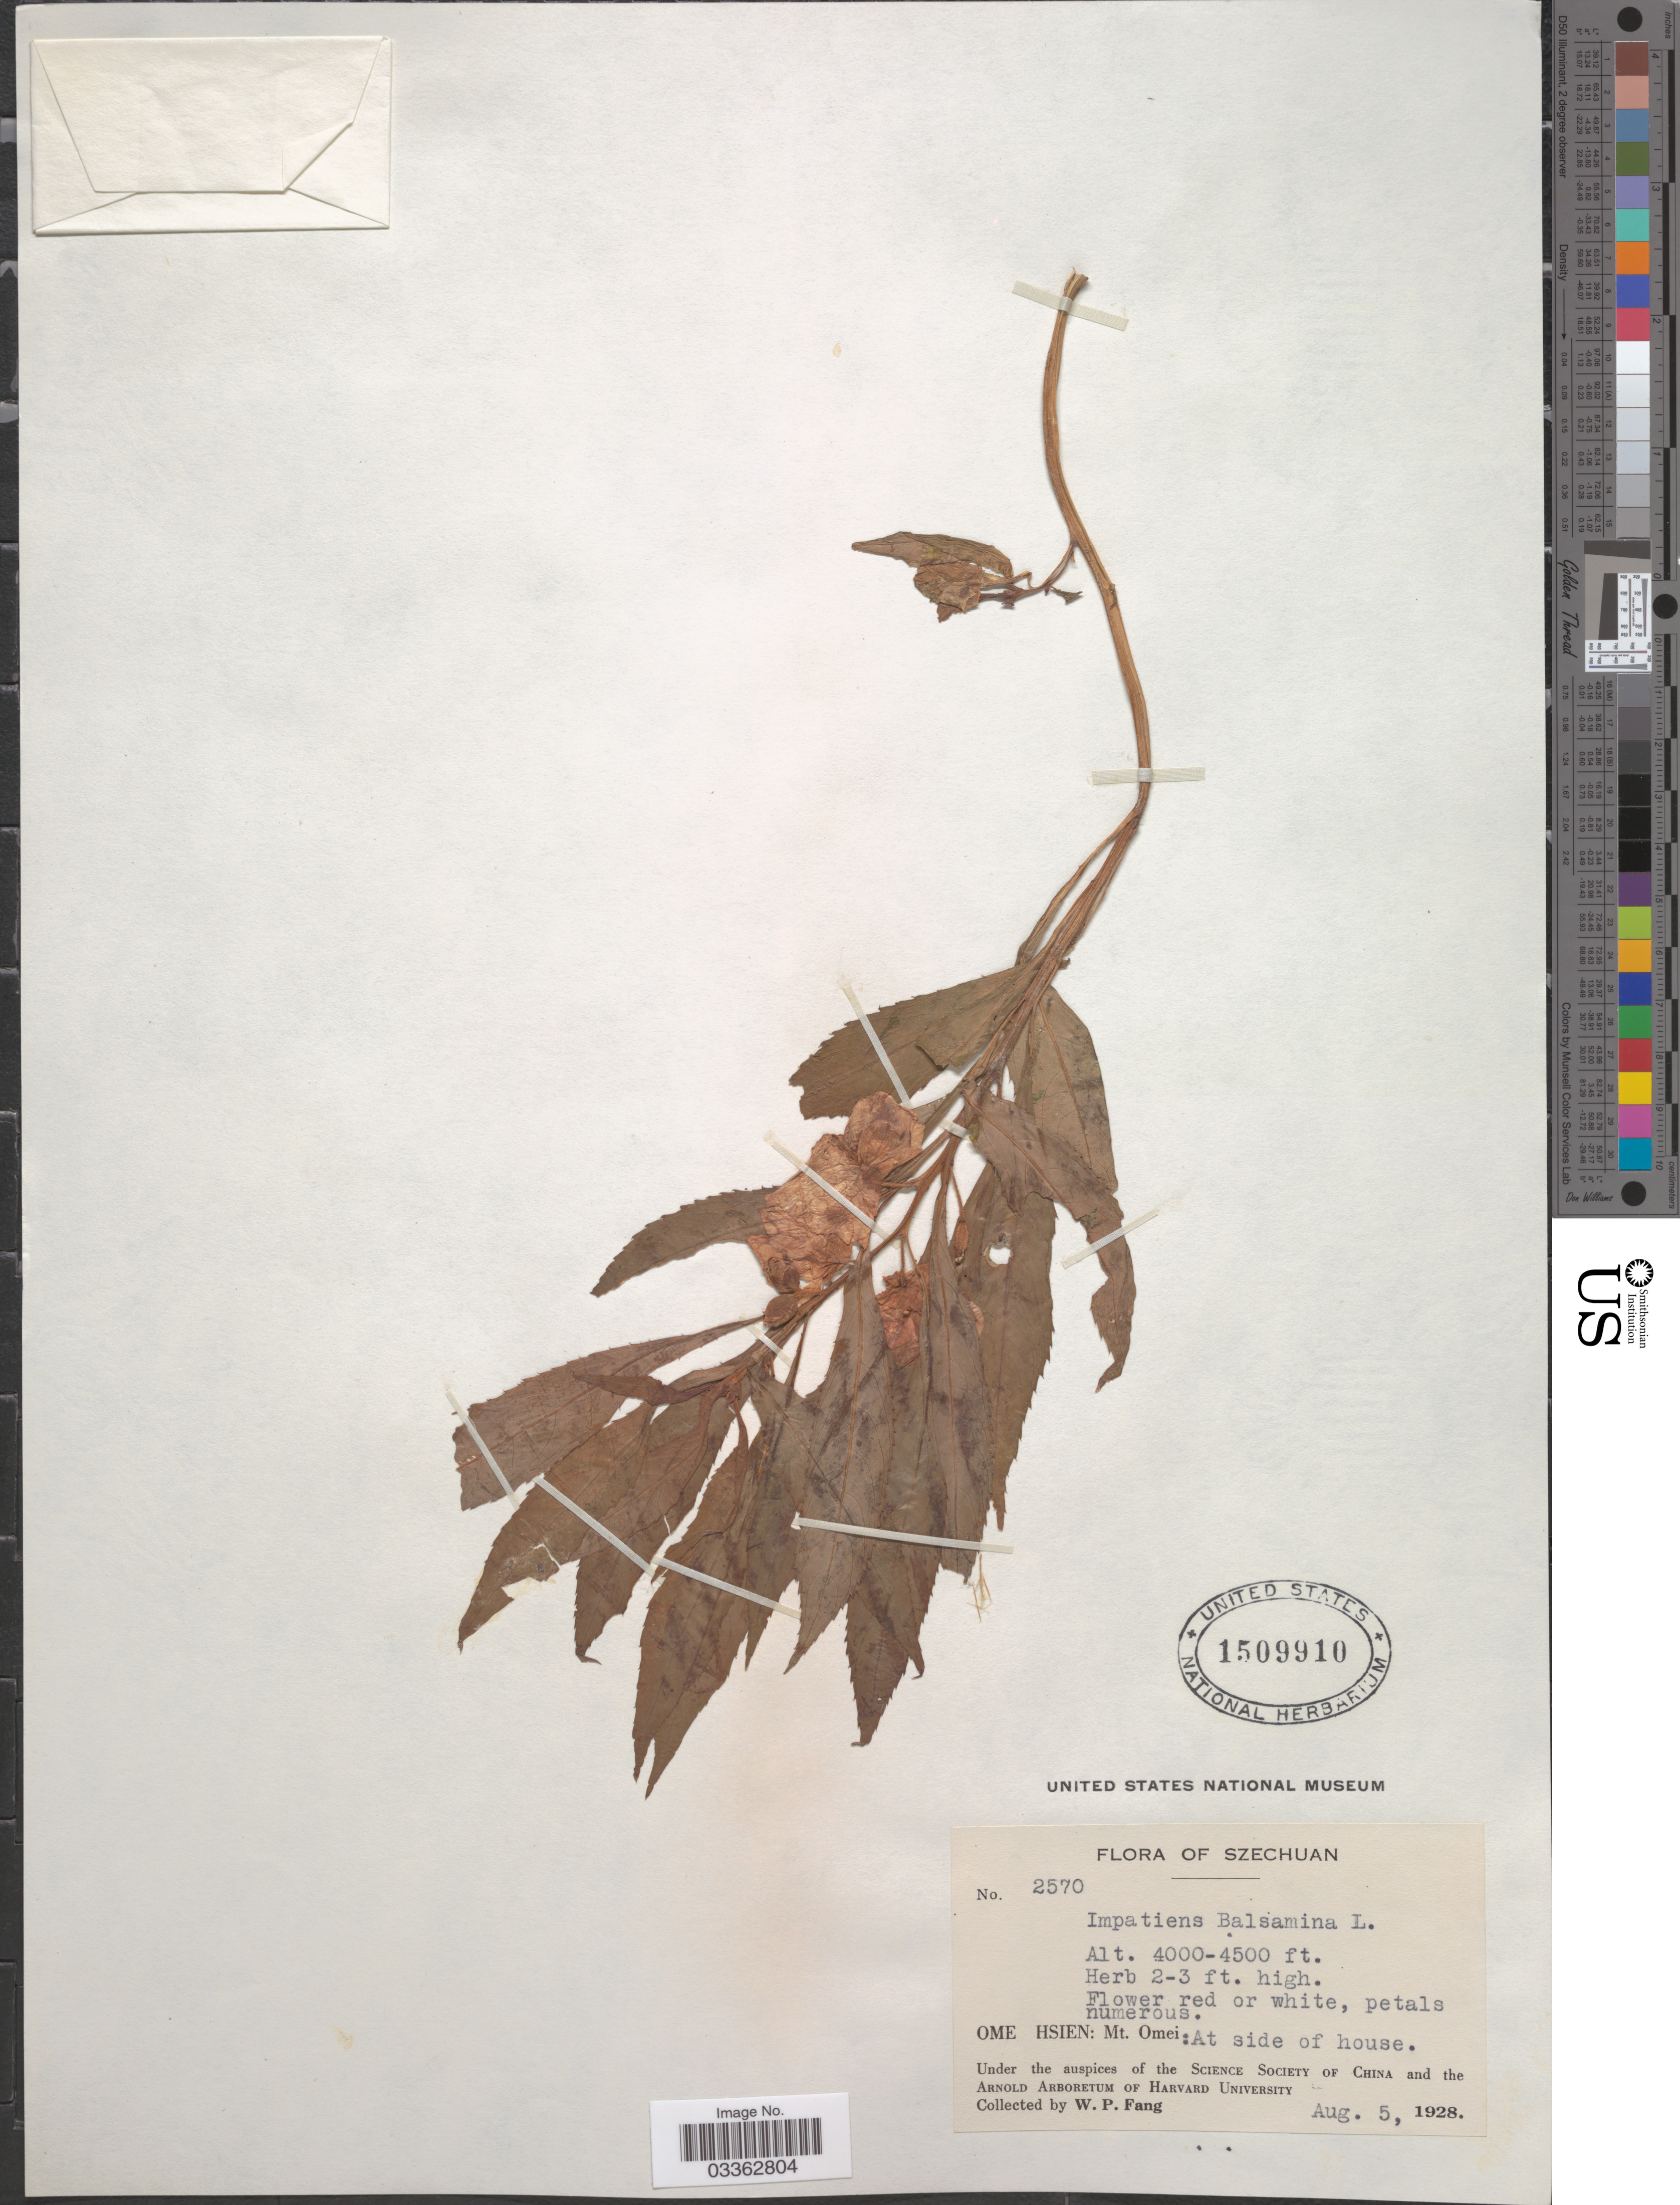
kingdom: Plantae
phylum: Tracheophyta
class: Magnoliopsida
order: Ericales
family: Balsaminaceae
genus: Impatiens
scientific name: Impatiens balsamina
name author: L.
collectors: W. P. Fang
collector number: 2570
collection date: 1928-08-05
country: China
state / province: Sichuan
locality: Szechuan. Ome Hsien: Mt. Omei: At side of house.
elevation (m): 1219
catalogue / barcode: US 1509910